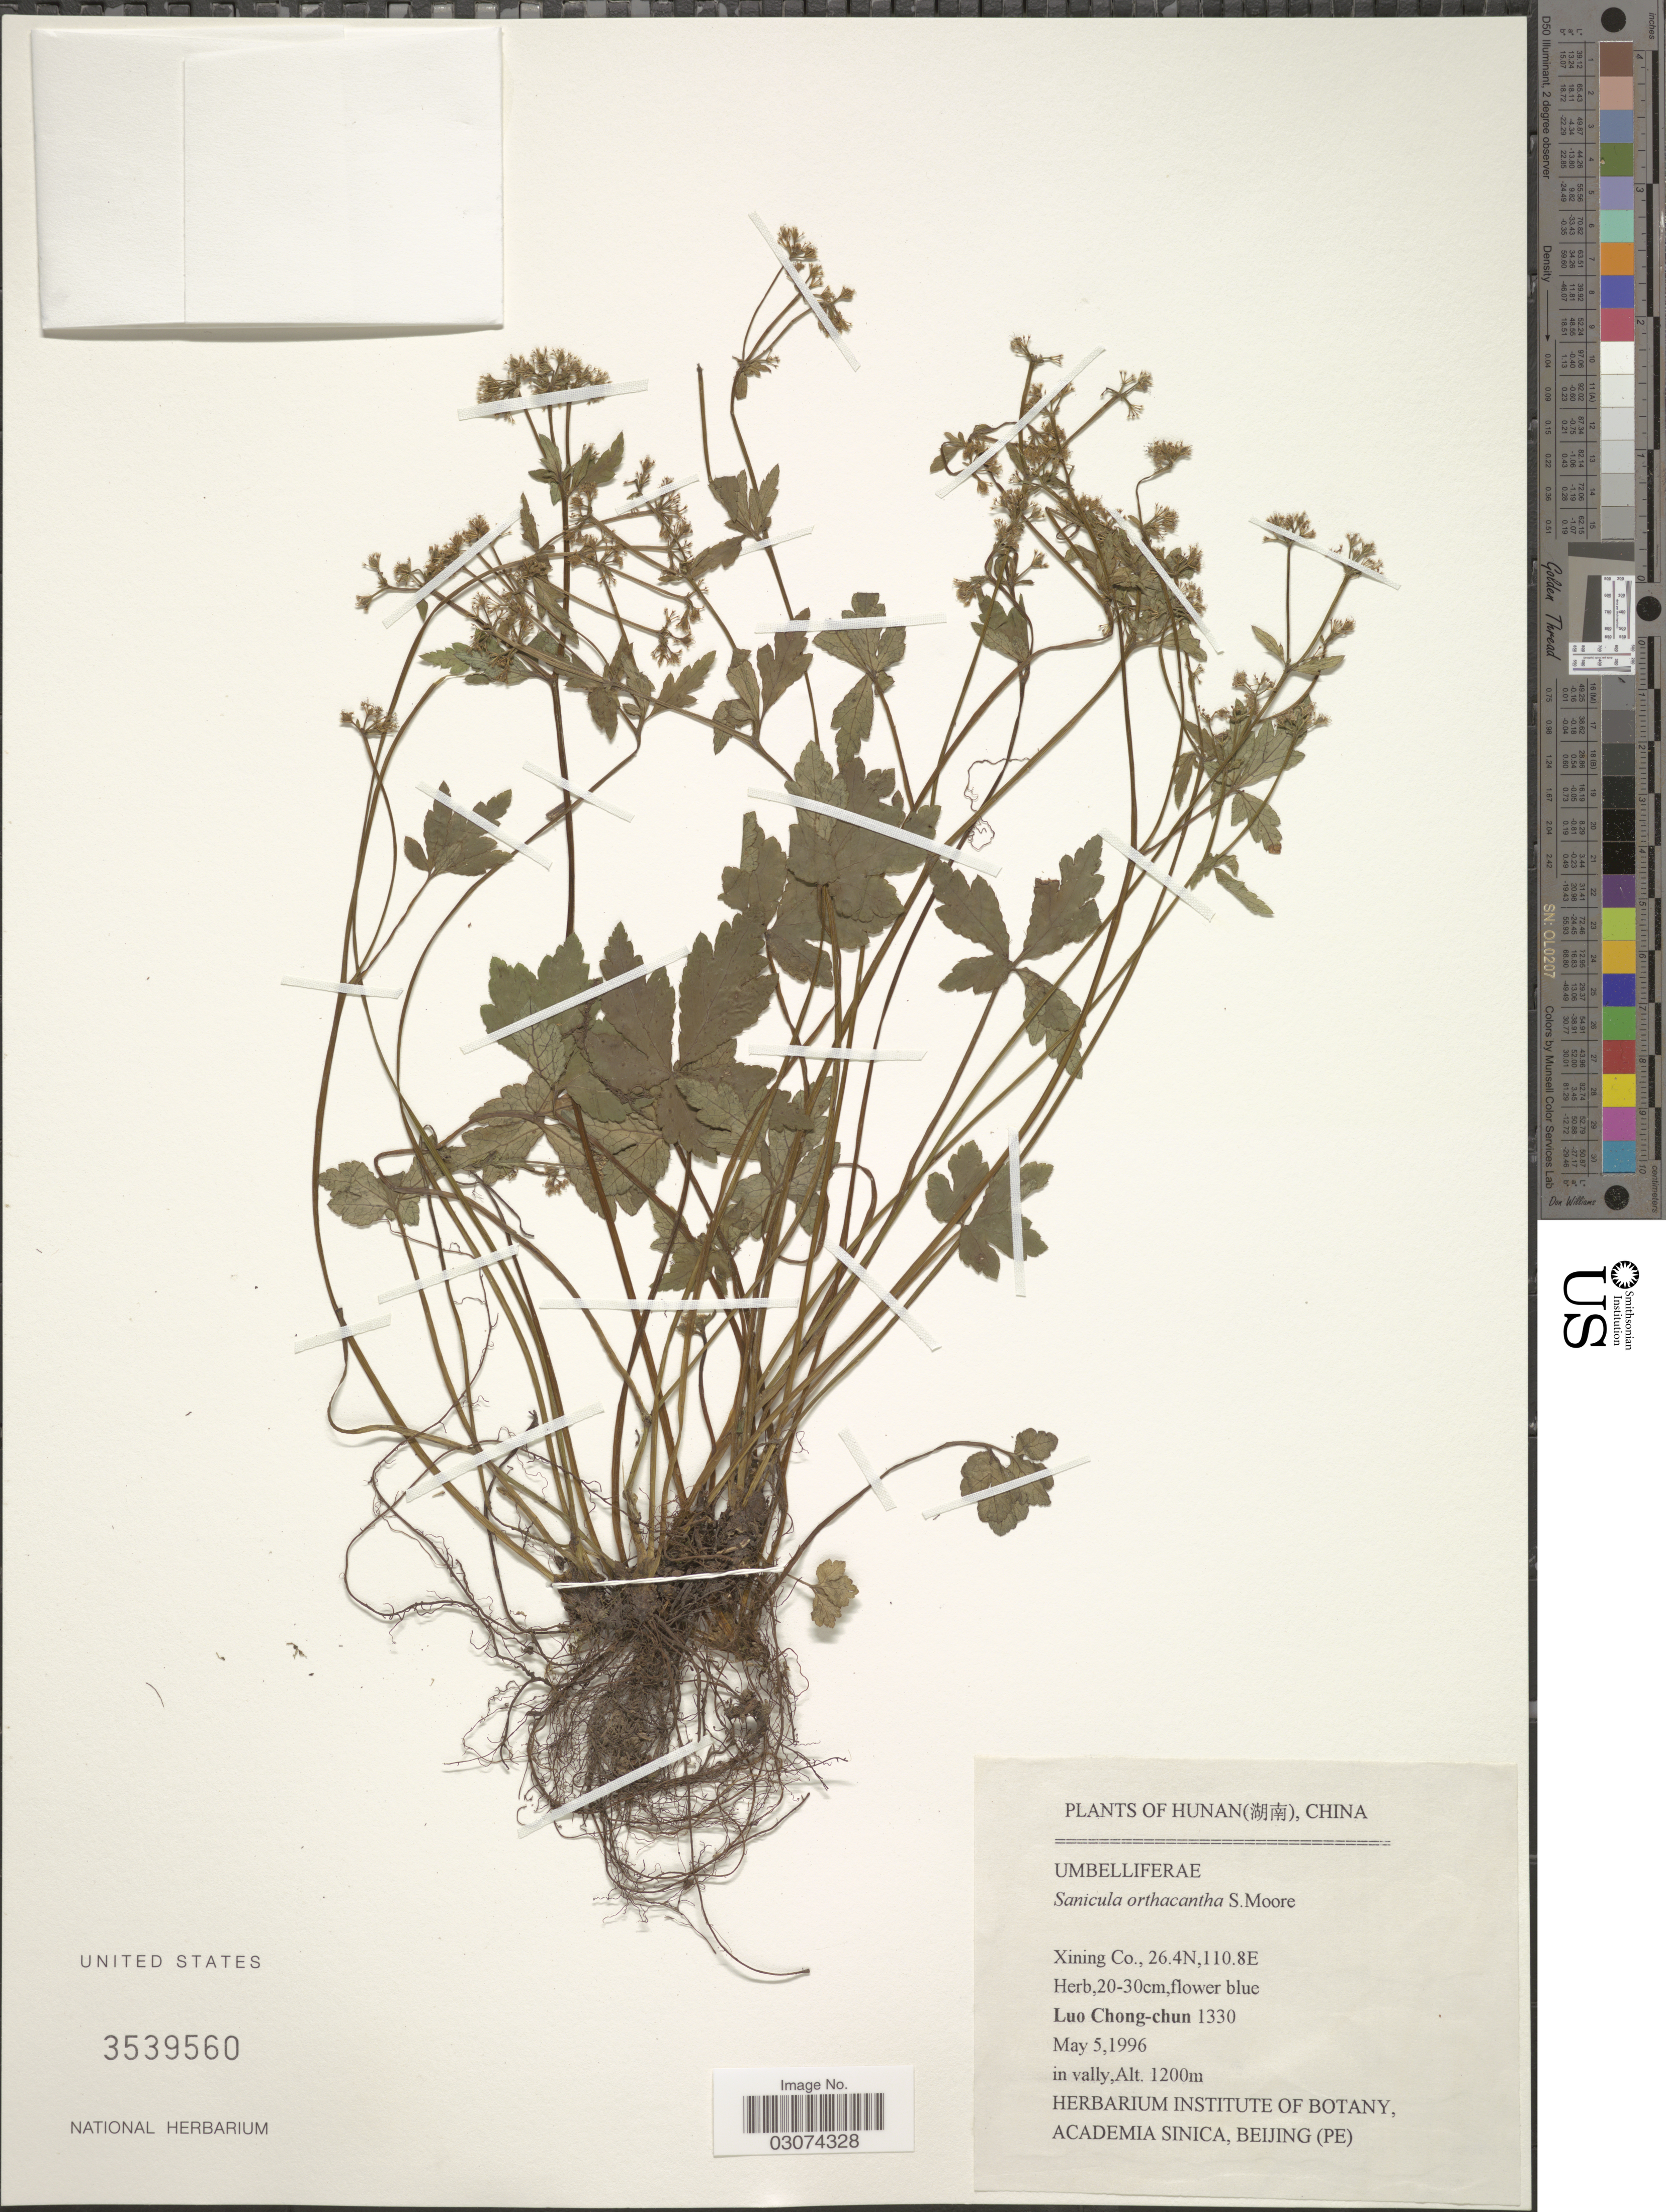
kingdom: Plantae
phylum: Tracheophyta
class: Magnoliopsida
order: Apiales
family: Apiaceae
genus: Sanicula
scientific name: Sanicula orthacantha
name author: S. Moore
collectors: L. Chong-Chun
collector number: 1330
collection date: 1996-05-05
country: China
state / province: Hunan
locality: Xining Co.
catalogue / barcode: US 3539560